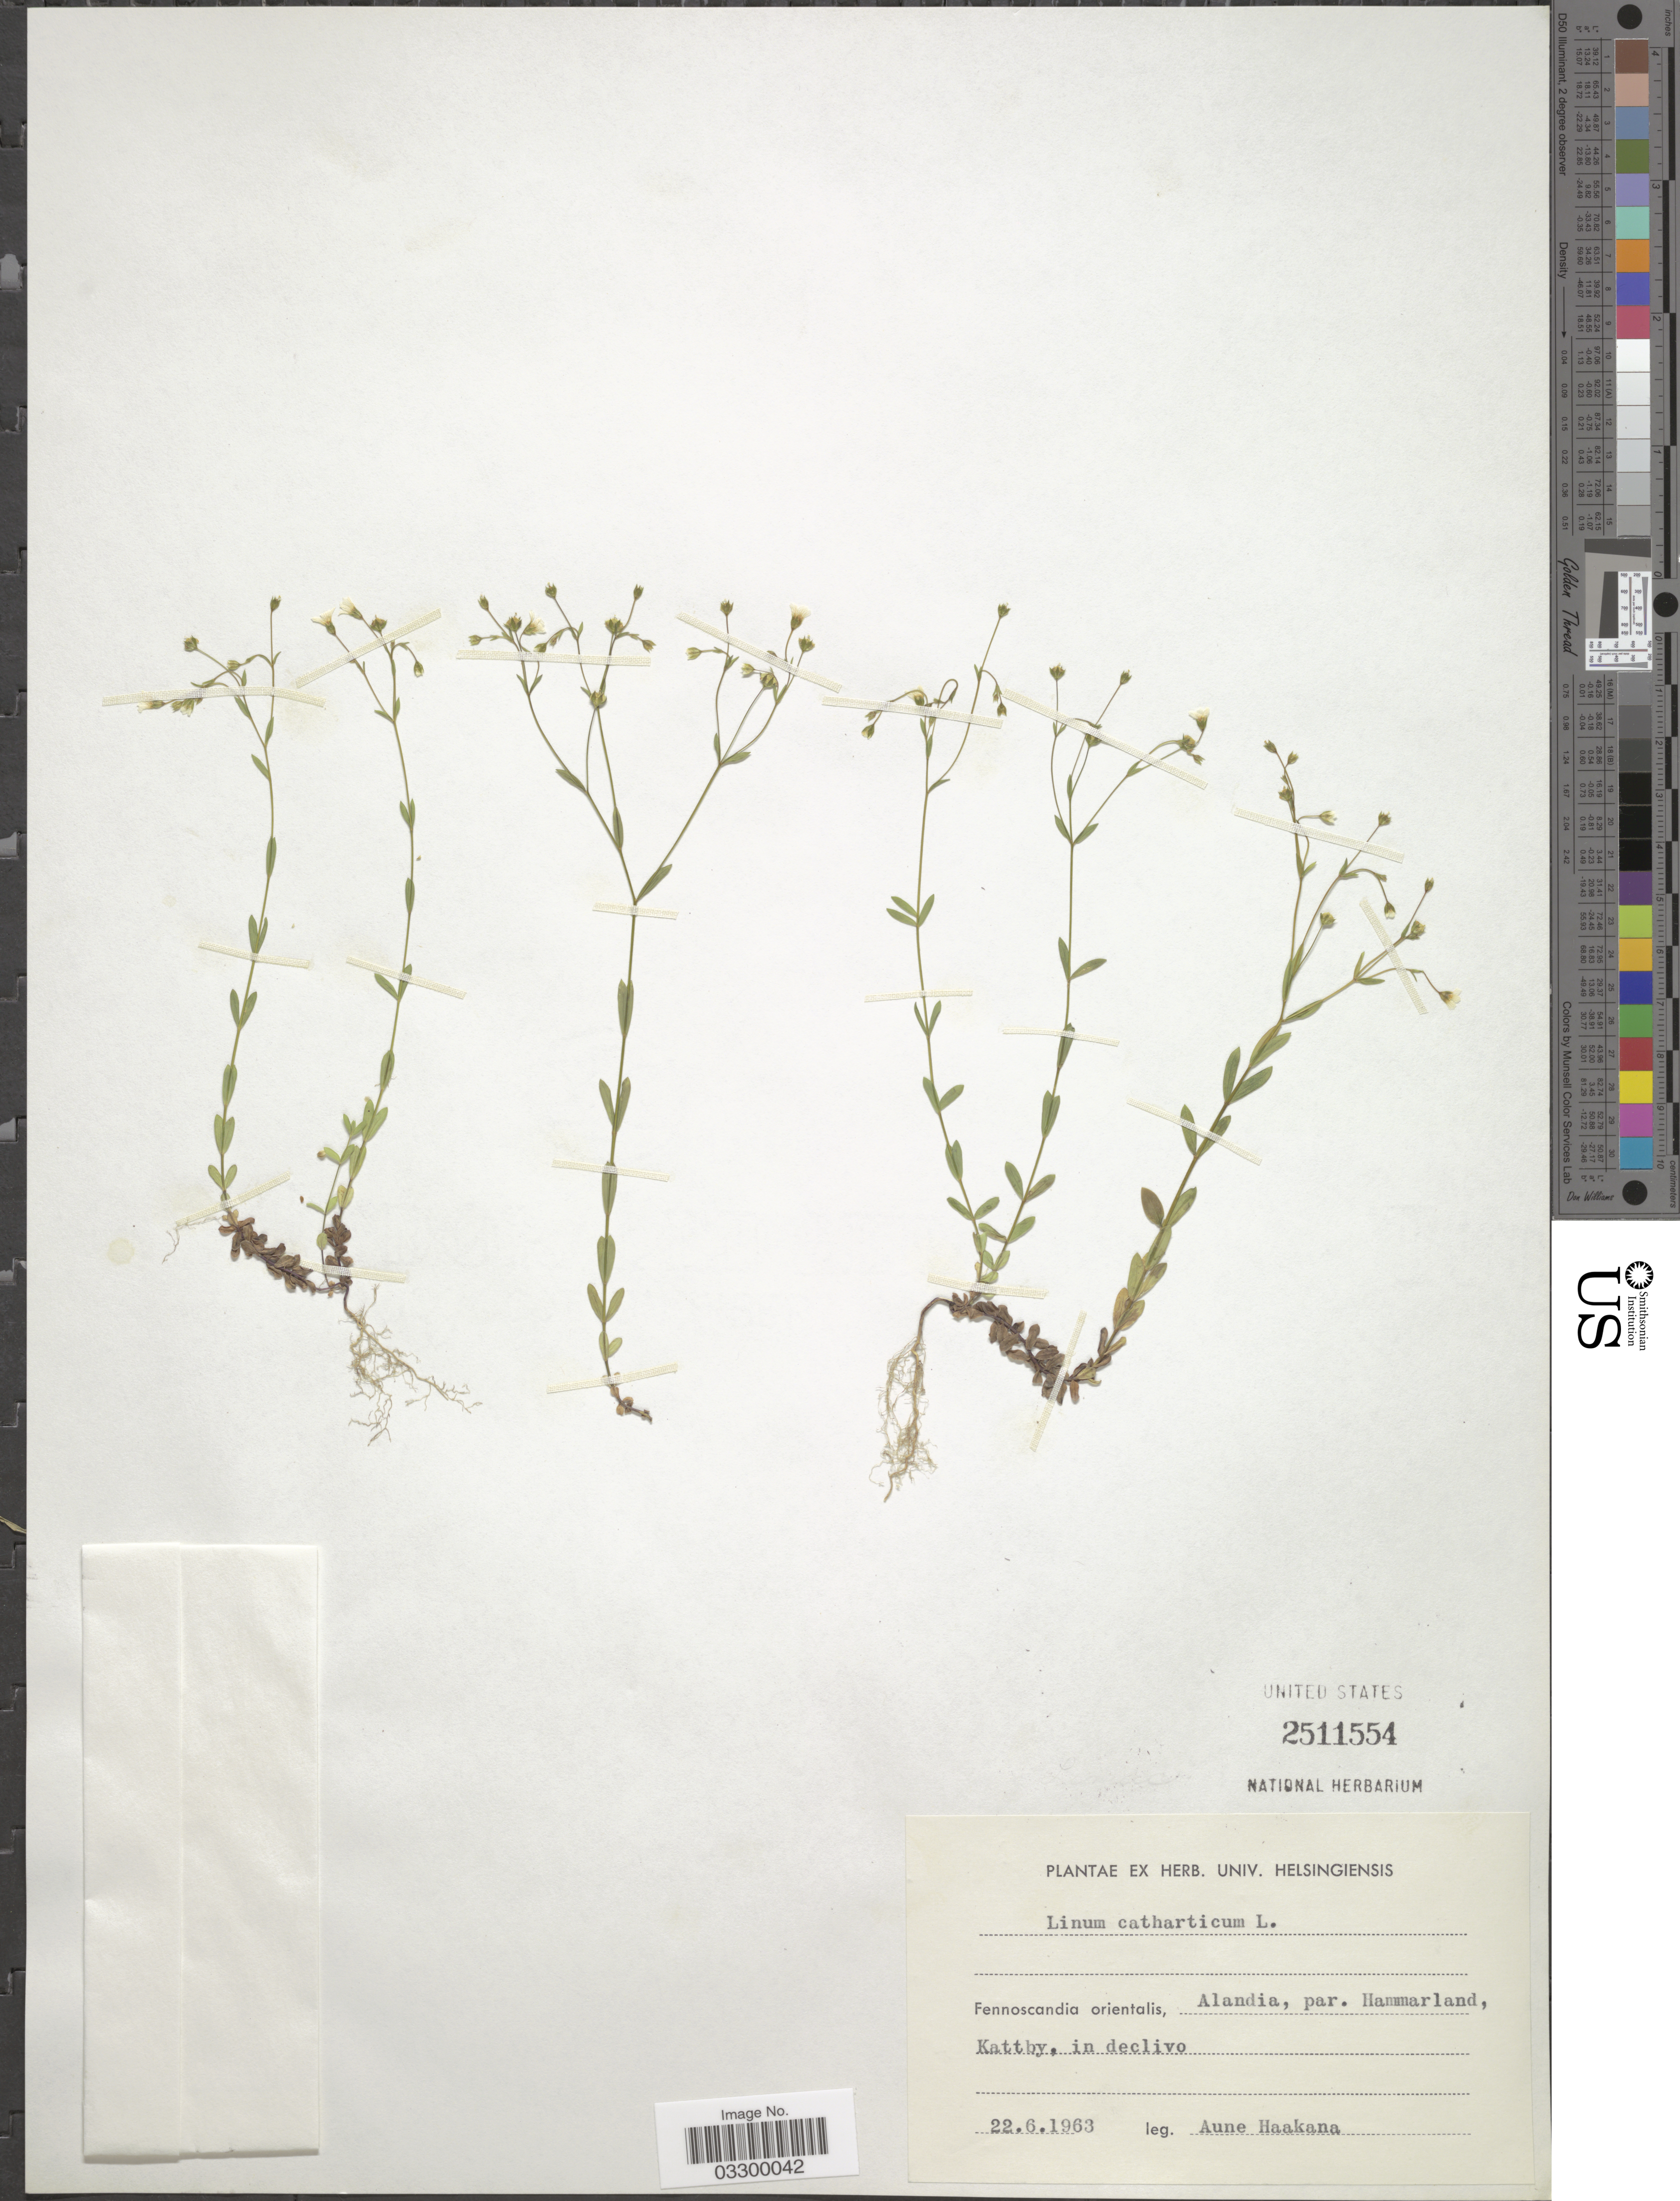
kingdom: Plantae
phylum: Tracheophyta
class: Magnoliopsida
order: Malpighiales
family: Linaceae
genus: Linum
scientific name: Linum catharticum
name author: L.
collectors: A. Haakana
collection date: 1963-06-22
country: Finland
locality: Fennoscandia orientalis, Alandia, par. Hammarland, Kattby.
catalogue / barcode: US 2511554